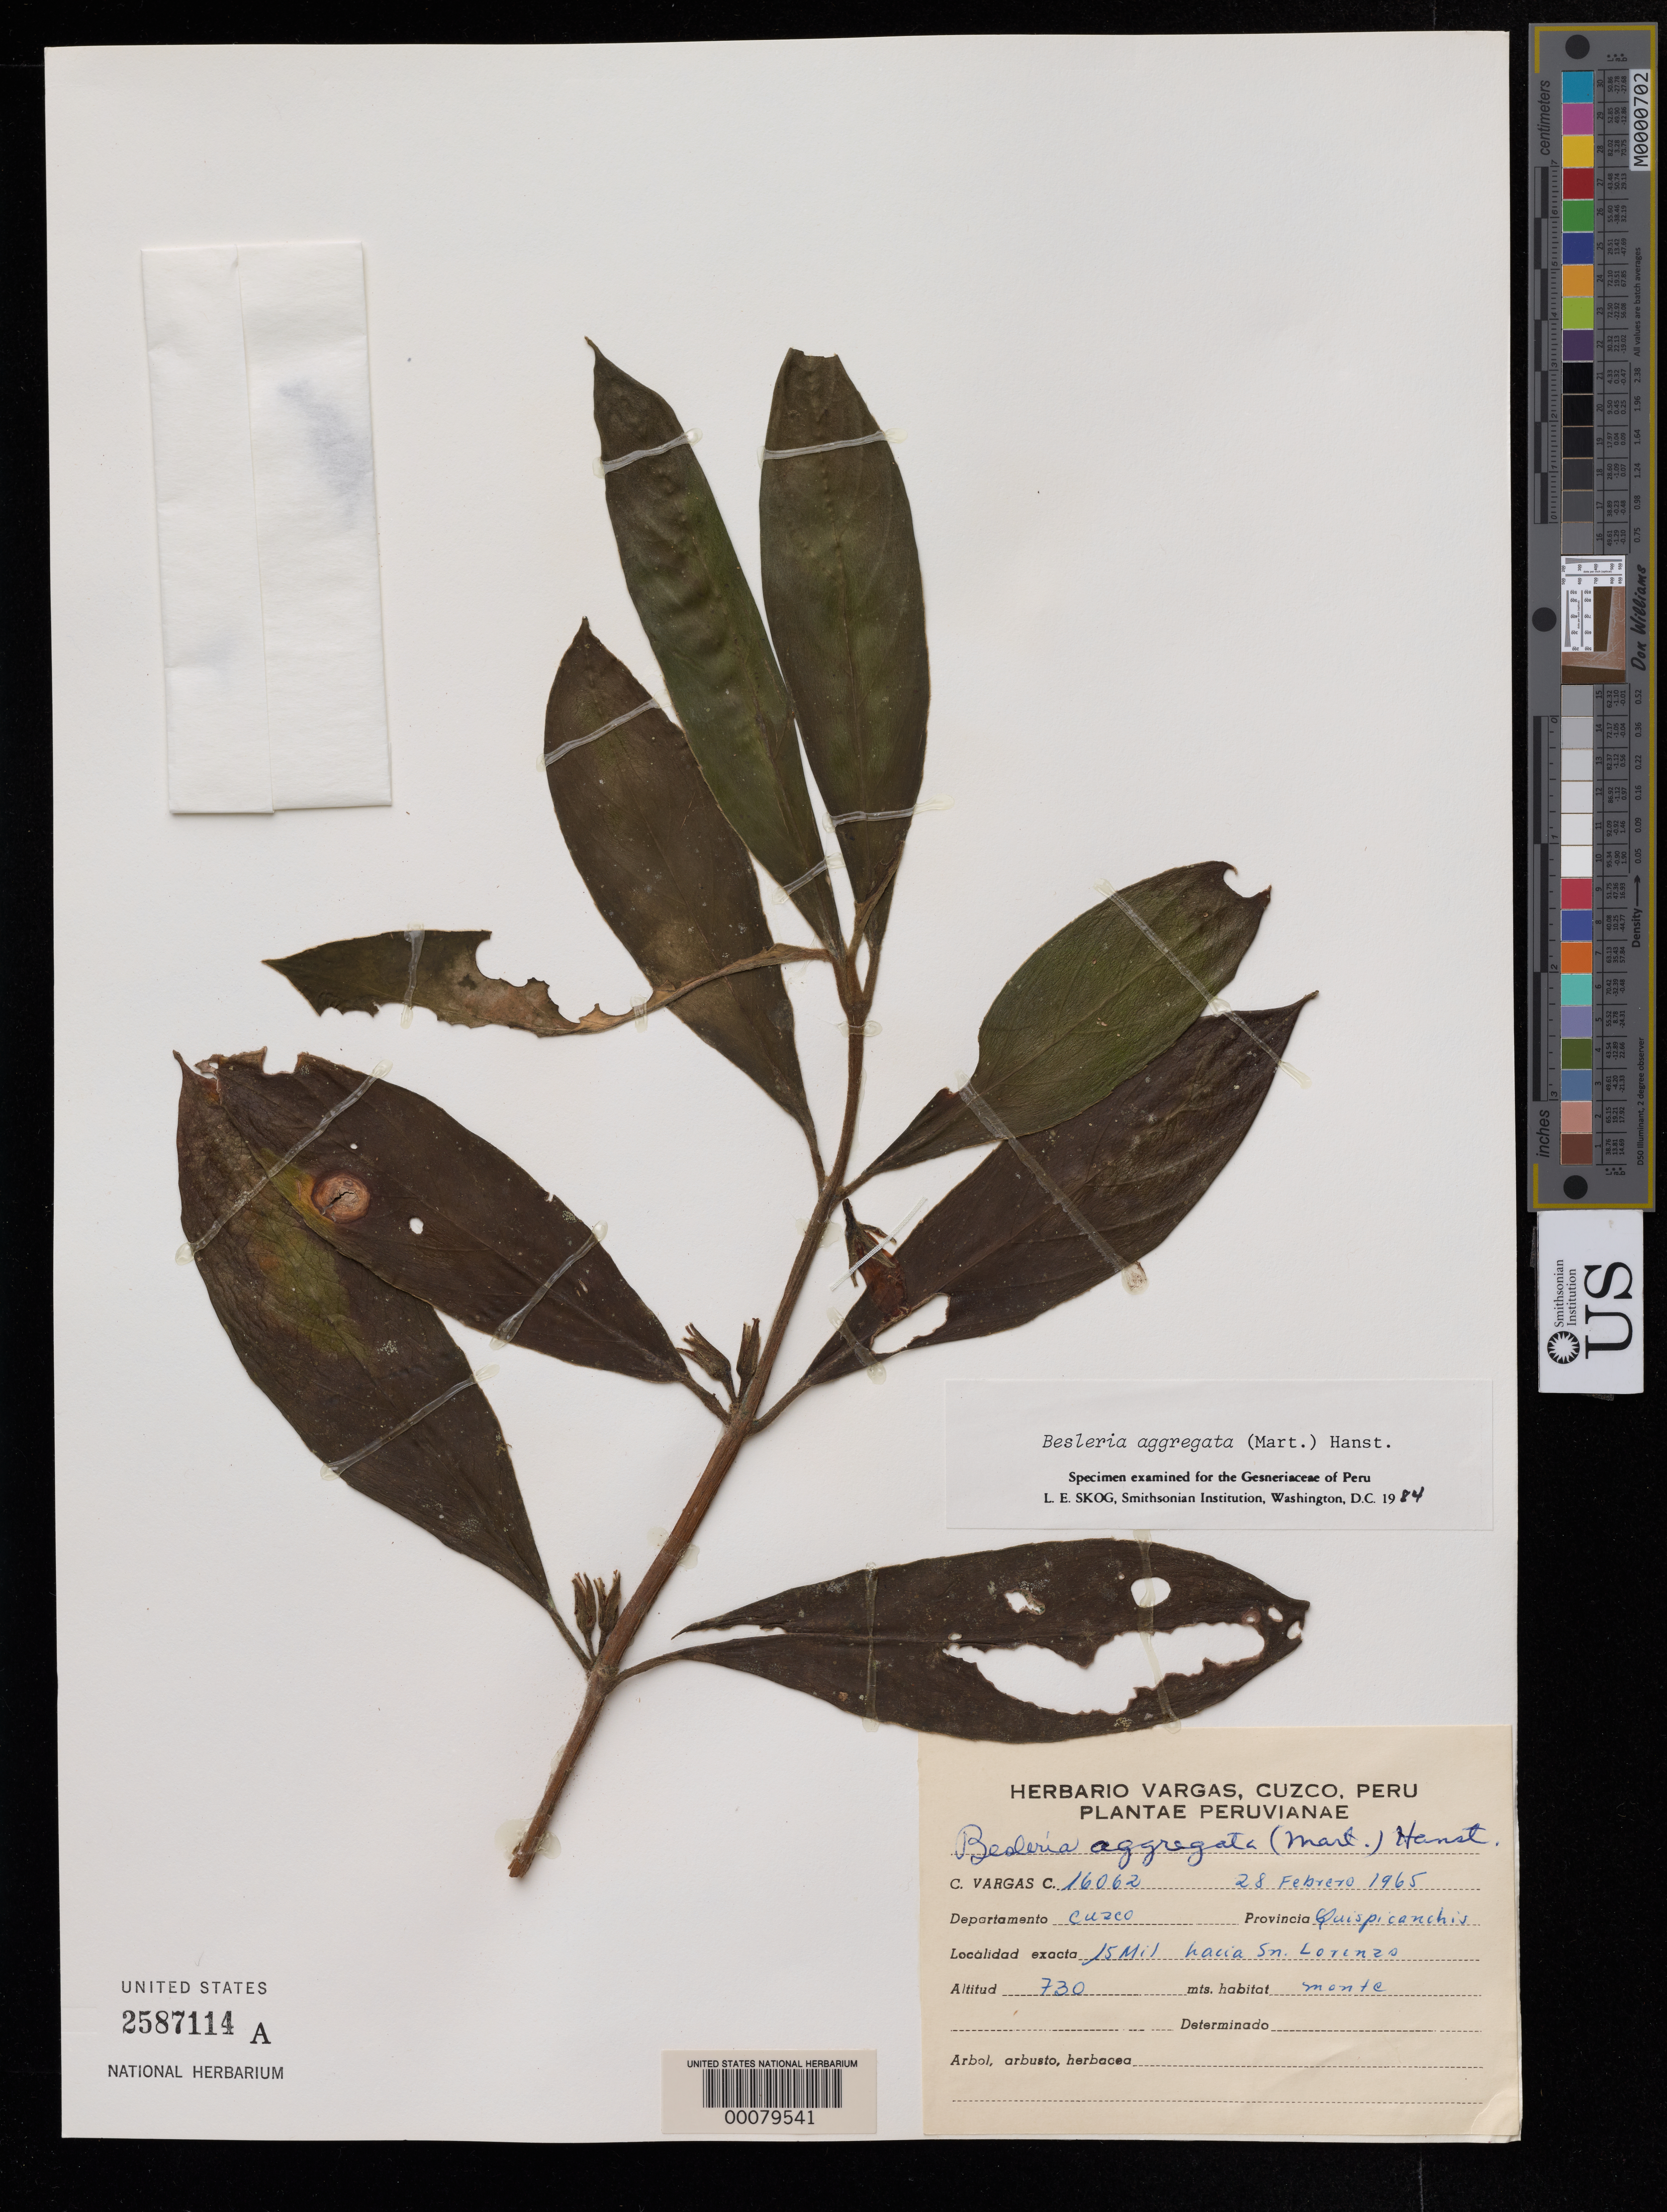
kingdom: Plantae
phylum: Tracheophyta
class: Magnoliopsida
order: Lamiales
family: Gesneriaceae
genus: Besleria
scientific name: Besleria aggregata var. aggregata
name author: (Mart.) Hanst.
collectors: C. Vargas C.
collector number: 16062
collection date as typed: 28 Feb 1965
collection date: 1965-02-28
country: Peru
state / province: Cusco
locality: Quispicanchis, 15 Mil hacia San Lorenzo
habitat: Monte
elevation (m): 730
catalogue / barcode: US 2587114A